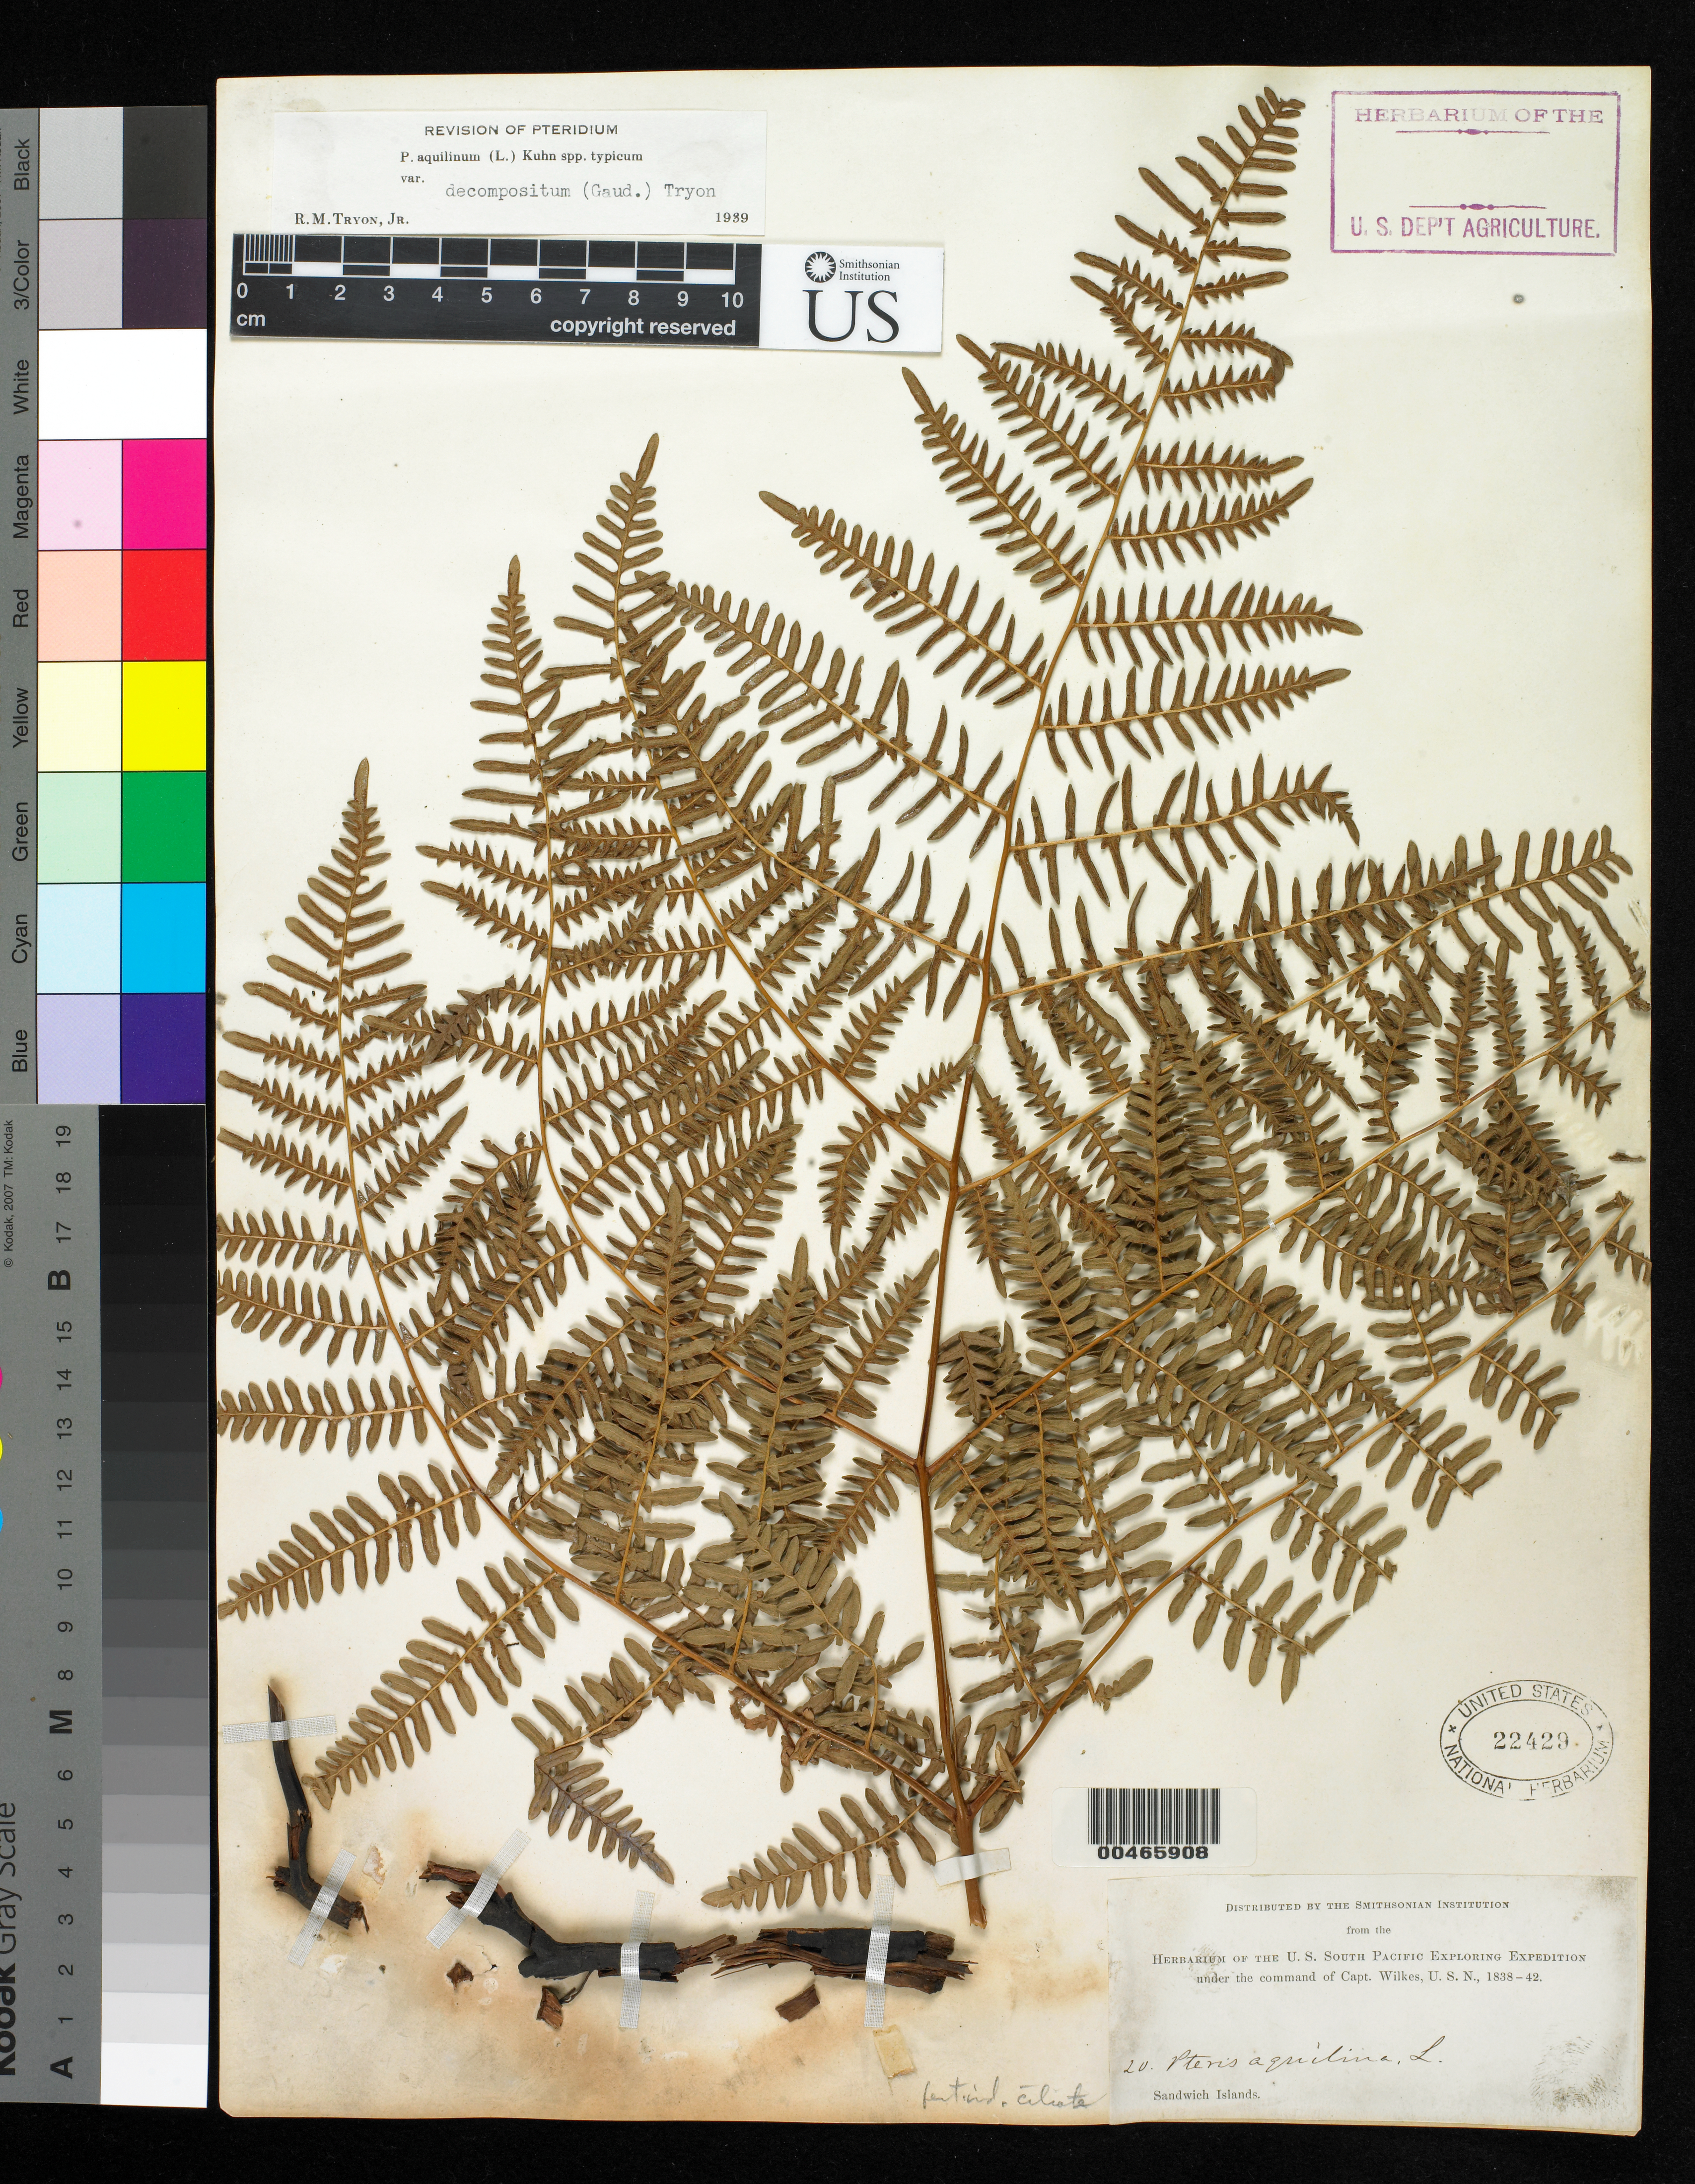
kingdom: Plantae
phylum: Tracheophyta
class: Polypodiopsida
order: Polypodiales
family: Dennstaedtiaceae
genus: Pteridium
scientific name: Pteridium aquilinum subsp. decompositum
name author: (Gaudich.) Lamoureux & J.A. Thomson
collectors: Wilkes Explor. Exped.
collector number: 20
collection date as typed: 1838 to -- --- 1842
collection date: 1838/1842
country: United States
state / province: Hawaii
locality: Sandwich Islands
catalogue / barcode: US 22429